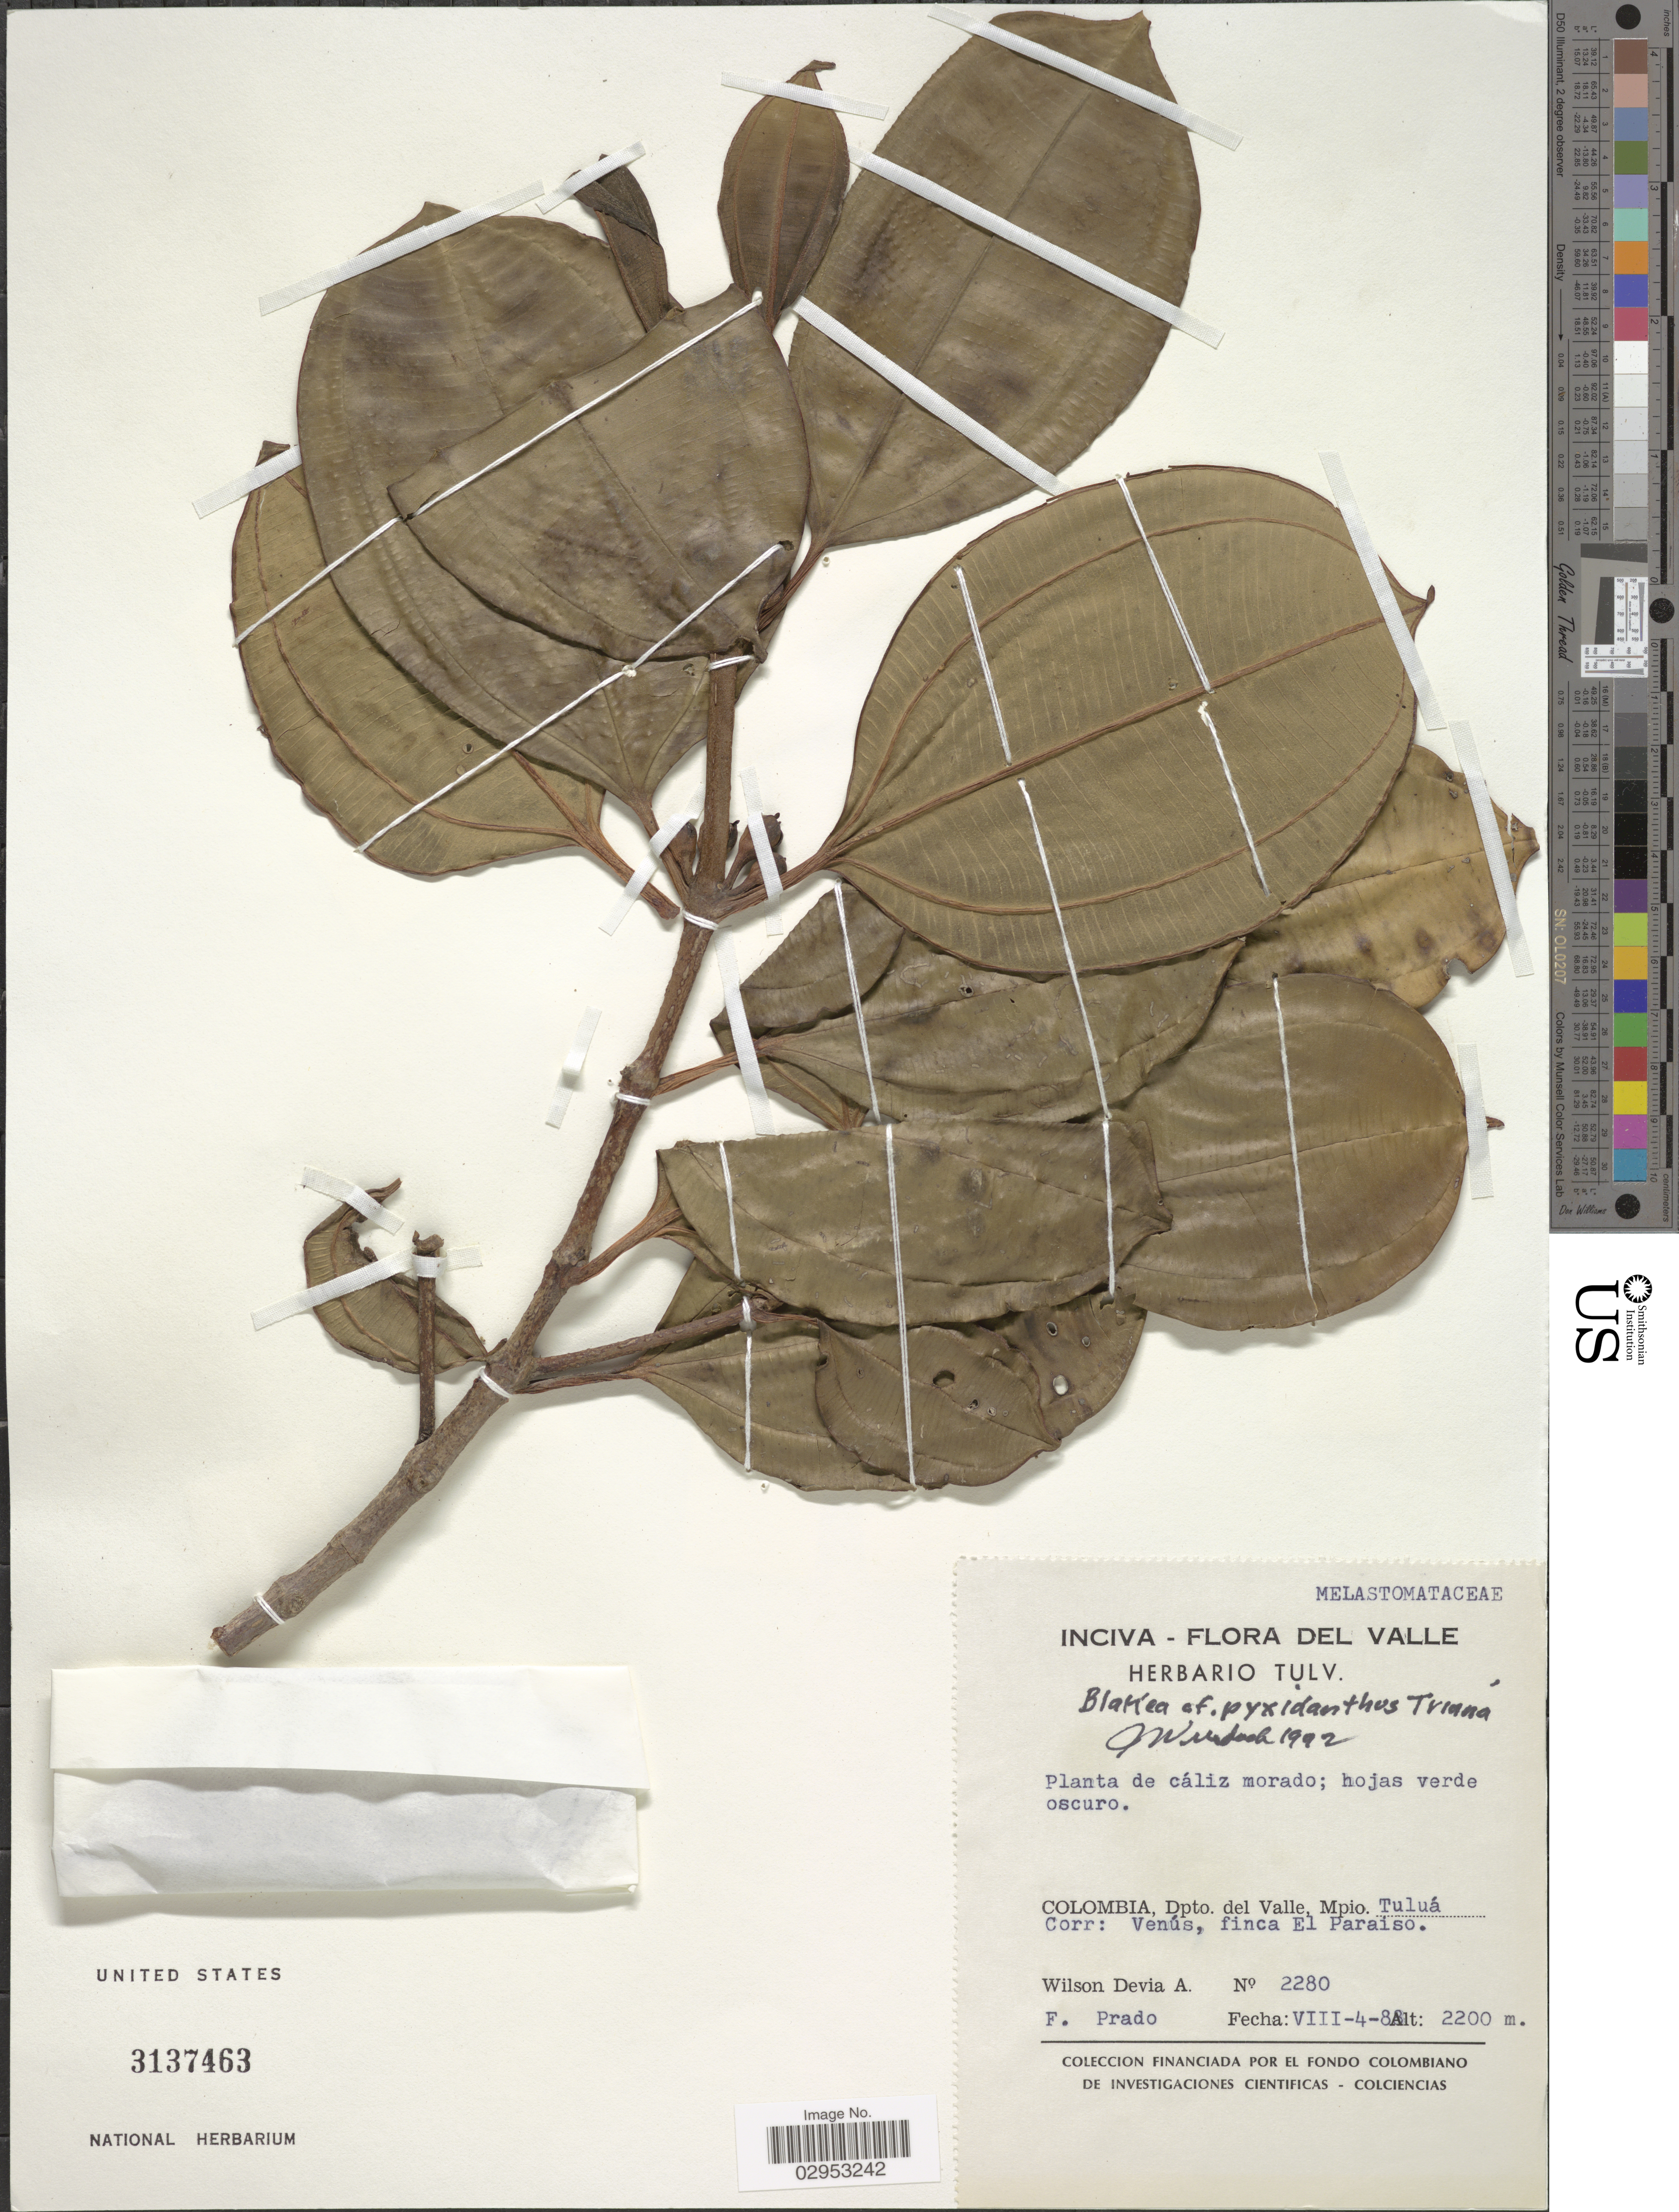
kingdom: Plantae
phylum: Tracheophyta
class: Magnoliopsida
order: Myrtales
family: Melastomataceae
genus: Blakea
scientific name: Blakea pyxidanthus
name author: Triana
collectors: W. Devia A. & F. Prado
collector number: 2280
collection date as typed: Transcribed d/m/y: 4/8/83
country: Colombia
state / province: Valle del Cauca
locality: Del Valle. Dpto. del Valle, Mpio. Tuluá. Corr: Venus, finca El Paraiso.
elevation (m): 2200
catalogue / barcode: US 3137463